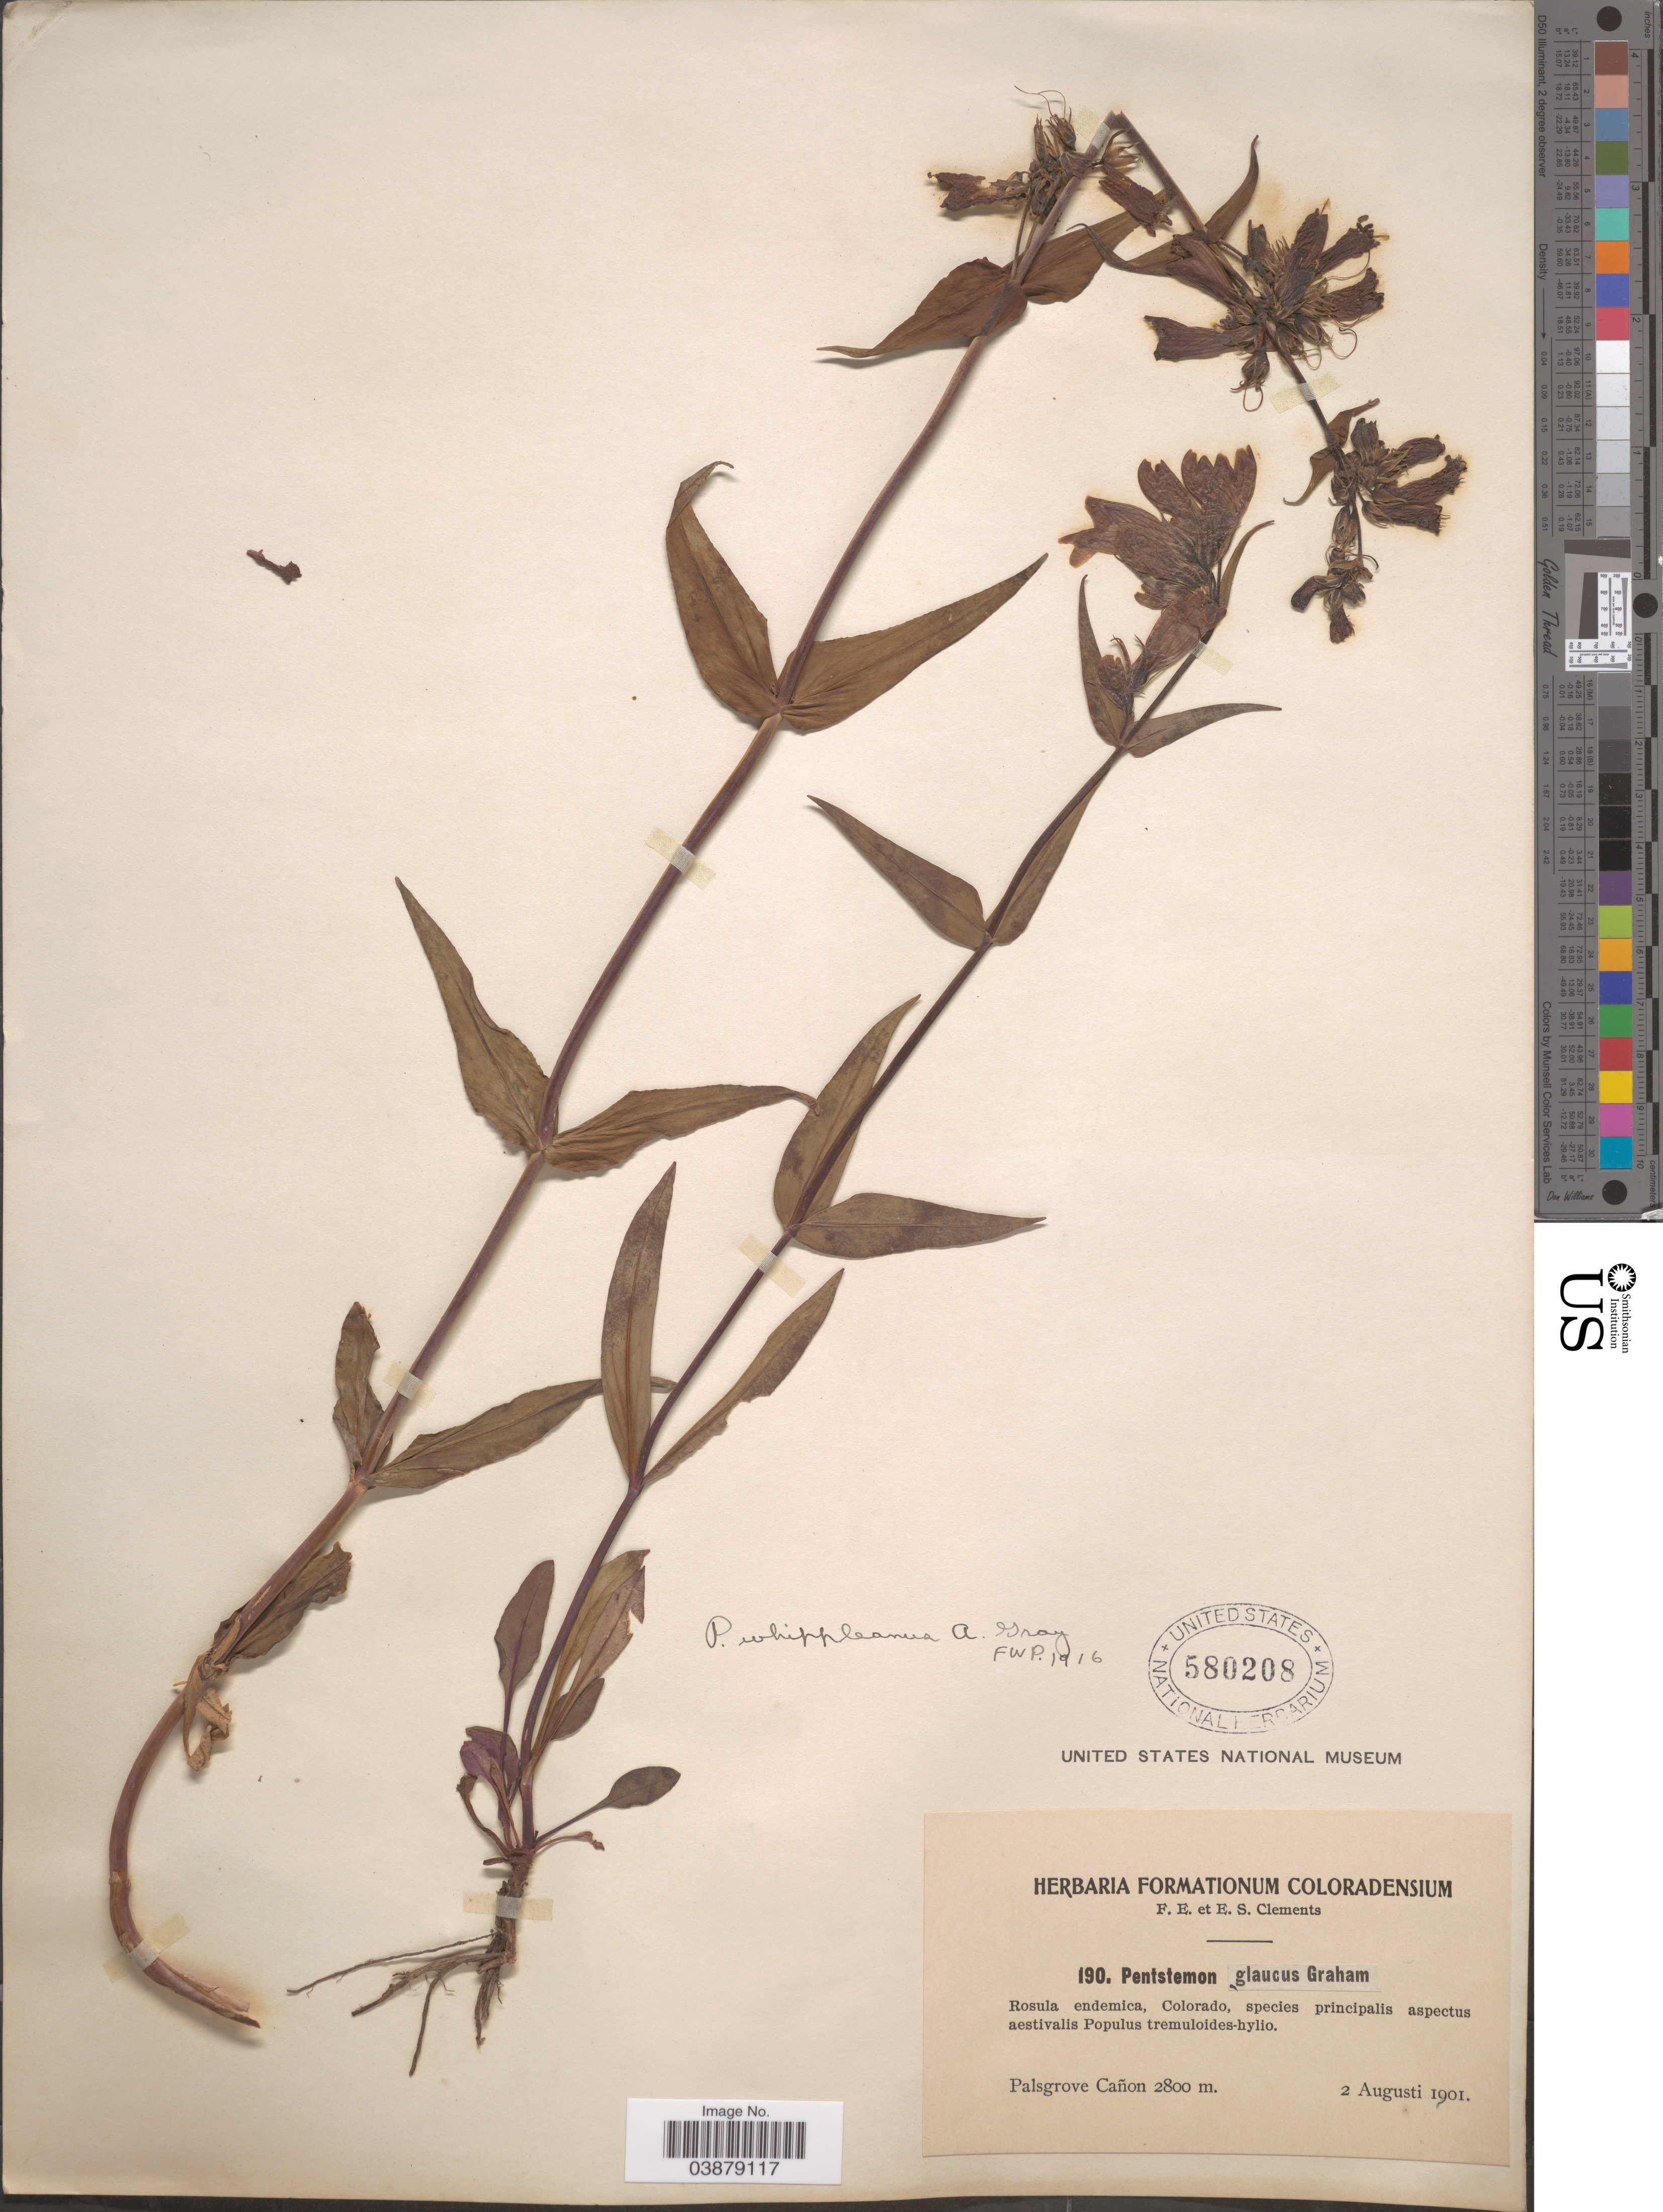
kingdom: Plantae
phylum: Tracheophyta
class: Magnoliopsida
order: Lamiales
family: Plantaginaceae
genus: Penstemon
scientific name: Penstemon whippleanus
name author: A. Gray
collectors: F. E. Clements & E. S. Clements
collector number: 190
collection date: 1901-08-02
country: United States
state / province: Colorado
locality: Palsgrove Cañon.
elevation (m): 2800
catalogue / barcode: US 580208